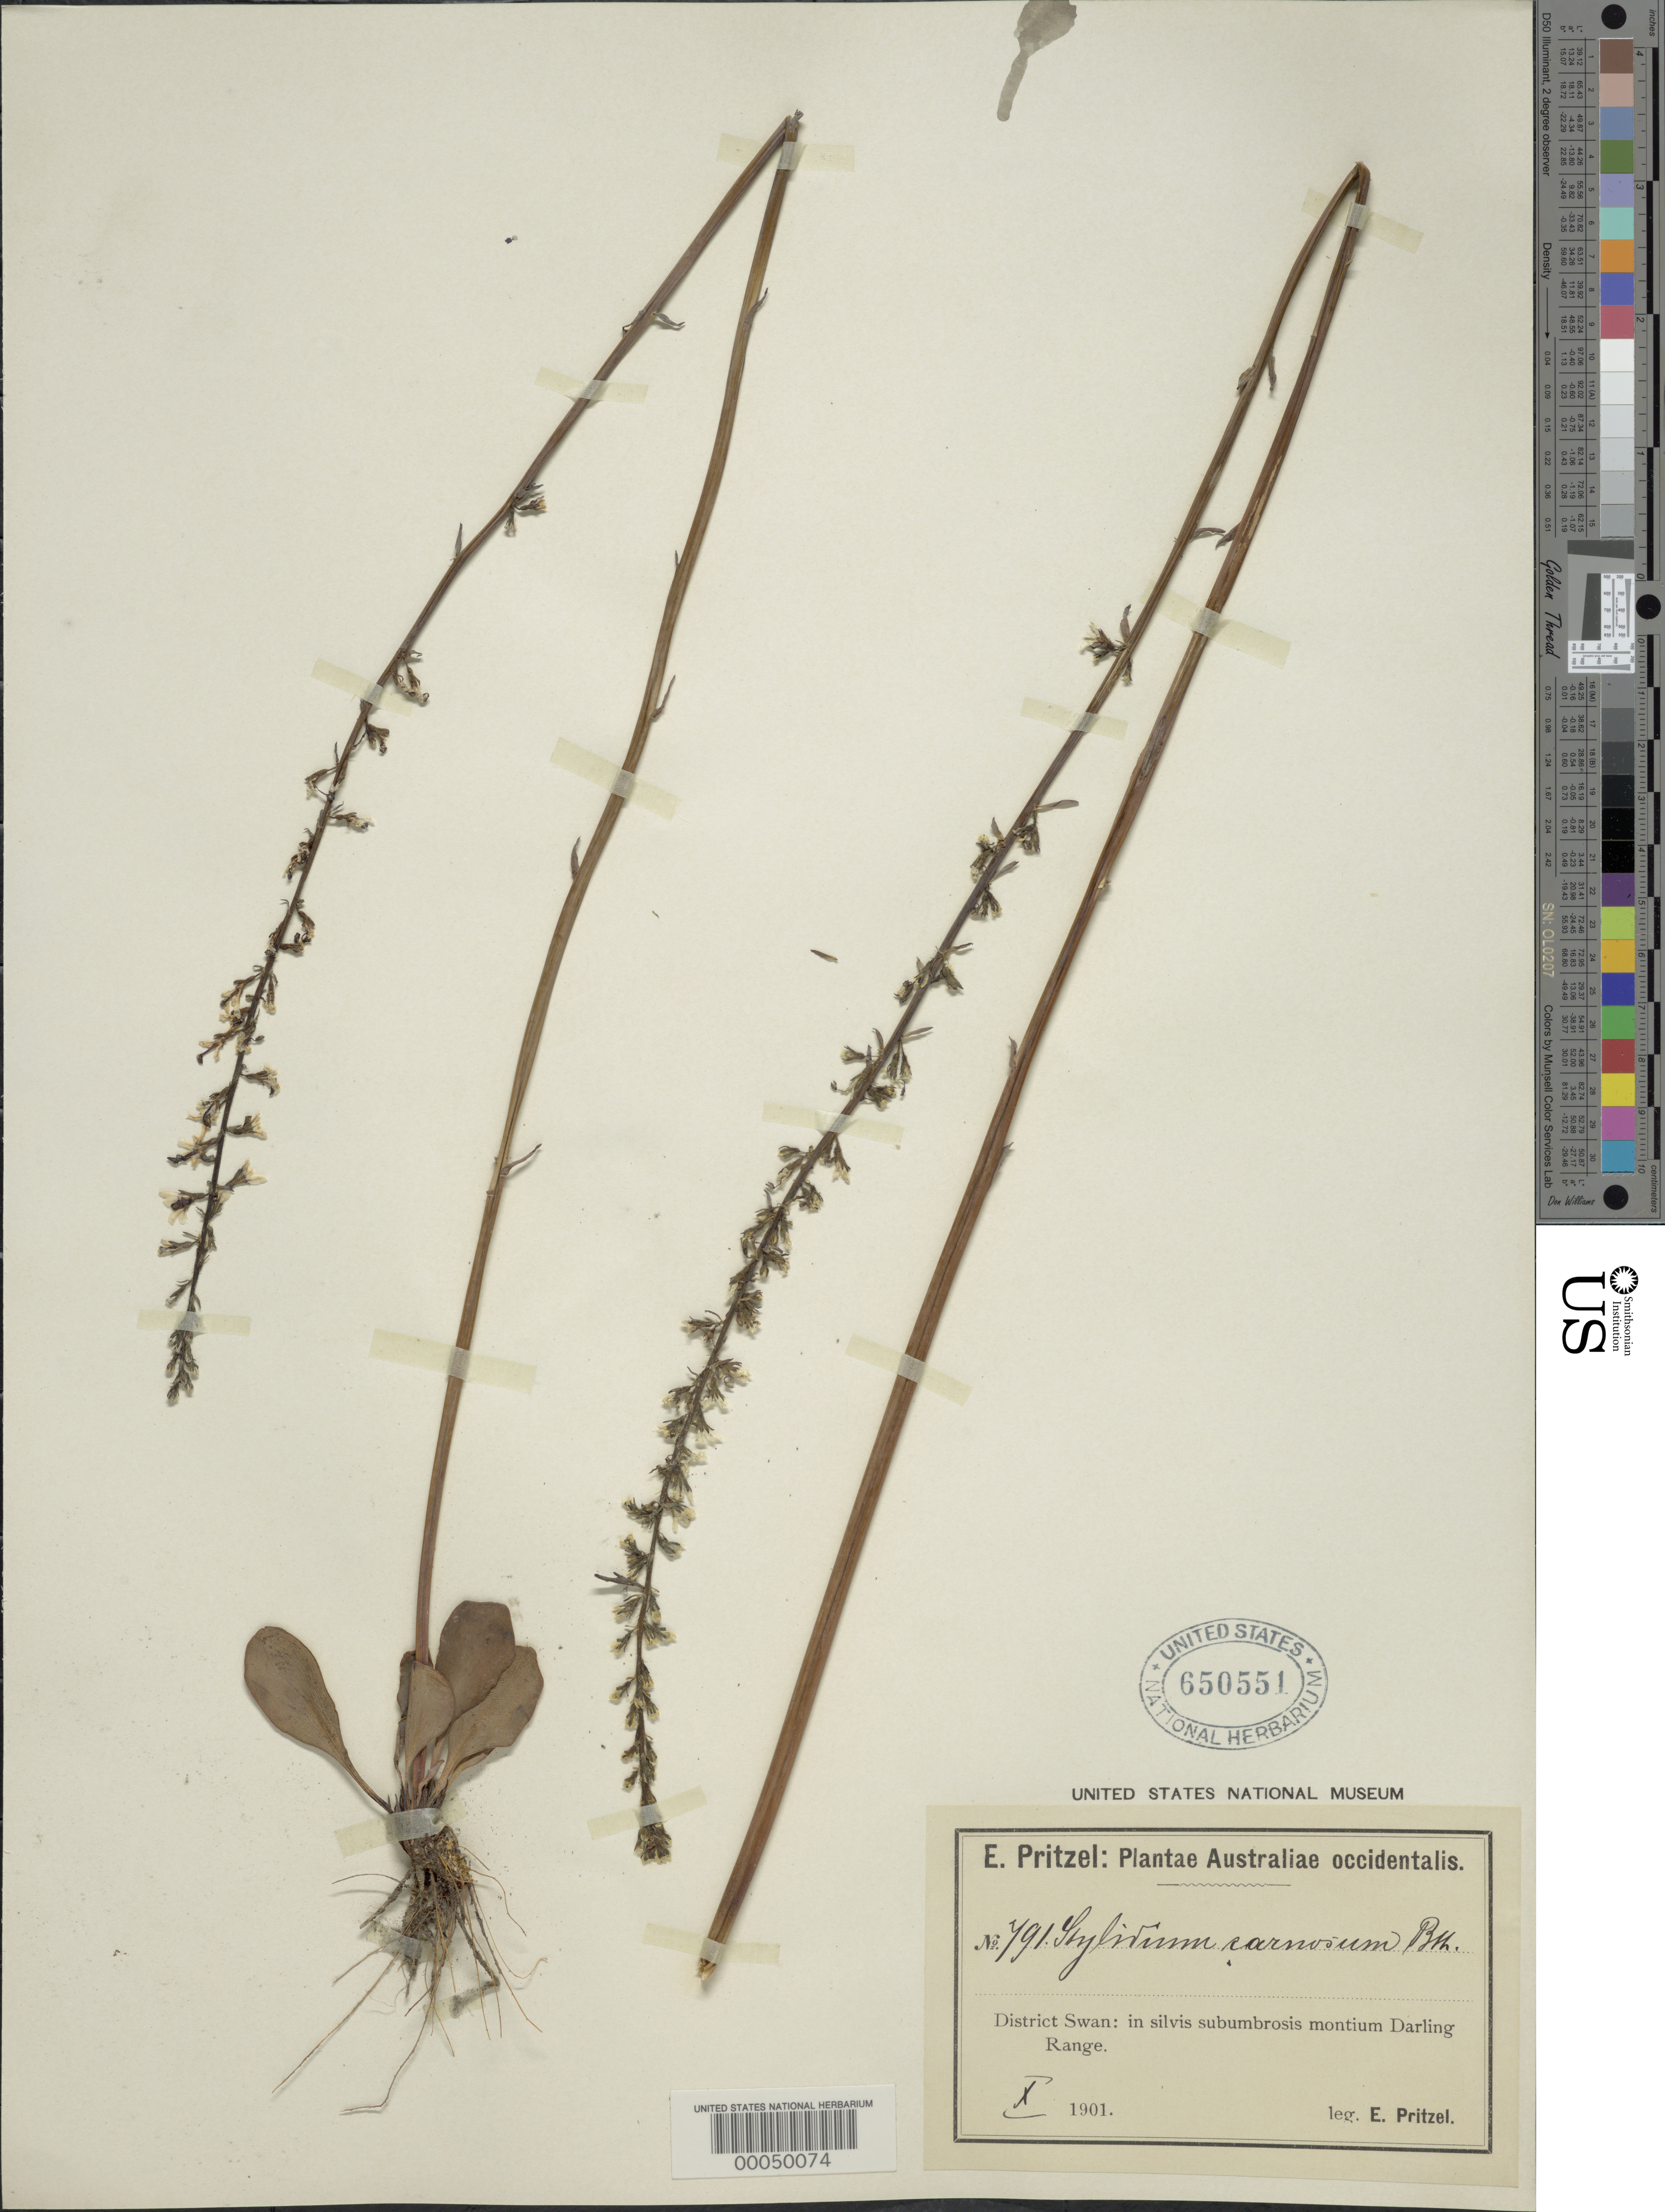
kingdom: Plantae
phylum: Tracheophyta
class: Magnoliopsida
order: Asterales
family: Stylidiaceae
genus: Stylidium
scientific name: Stylidium carnosum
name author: Benth.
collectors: E. G. Pritzel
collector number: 791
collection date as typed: Oct 1901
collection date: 1901-10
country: Australia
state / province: Western Australia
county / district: Swan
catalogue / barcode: US 650551